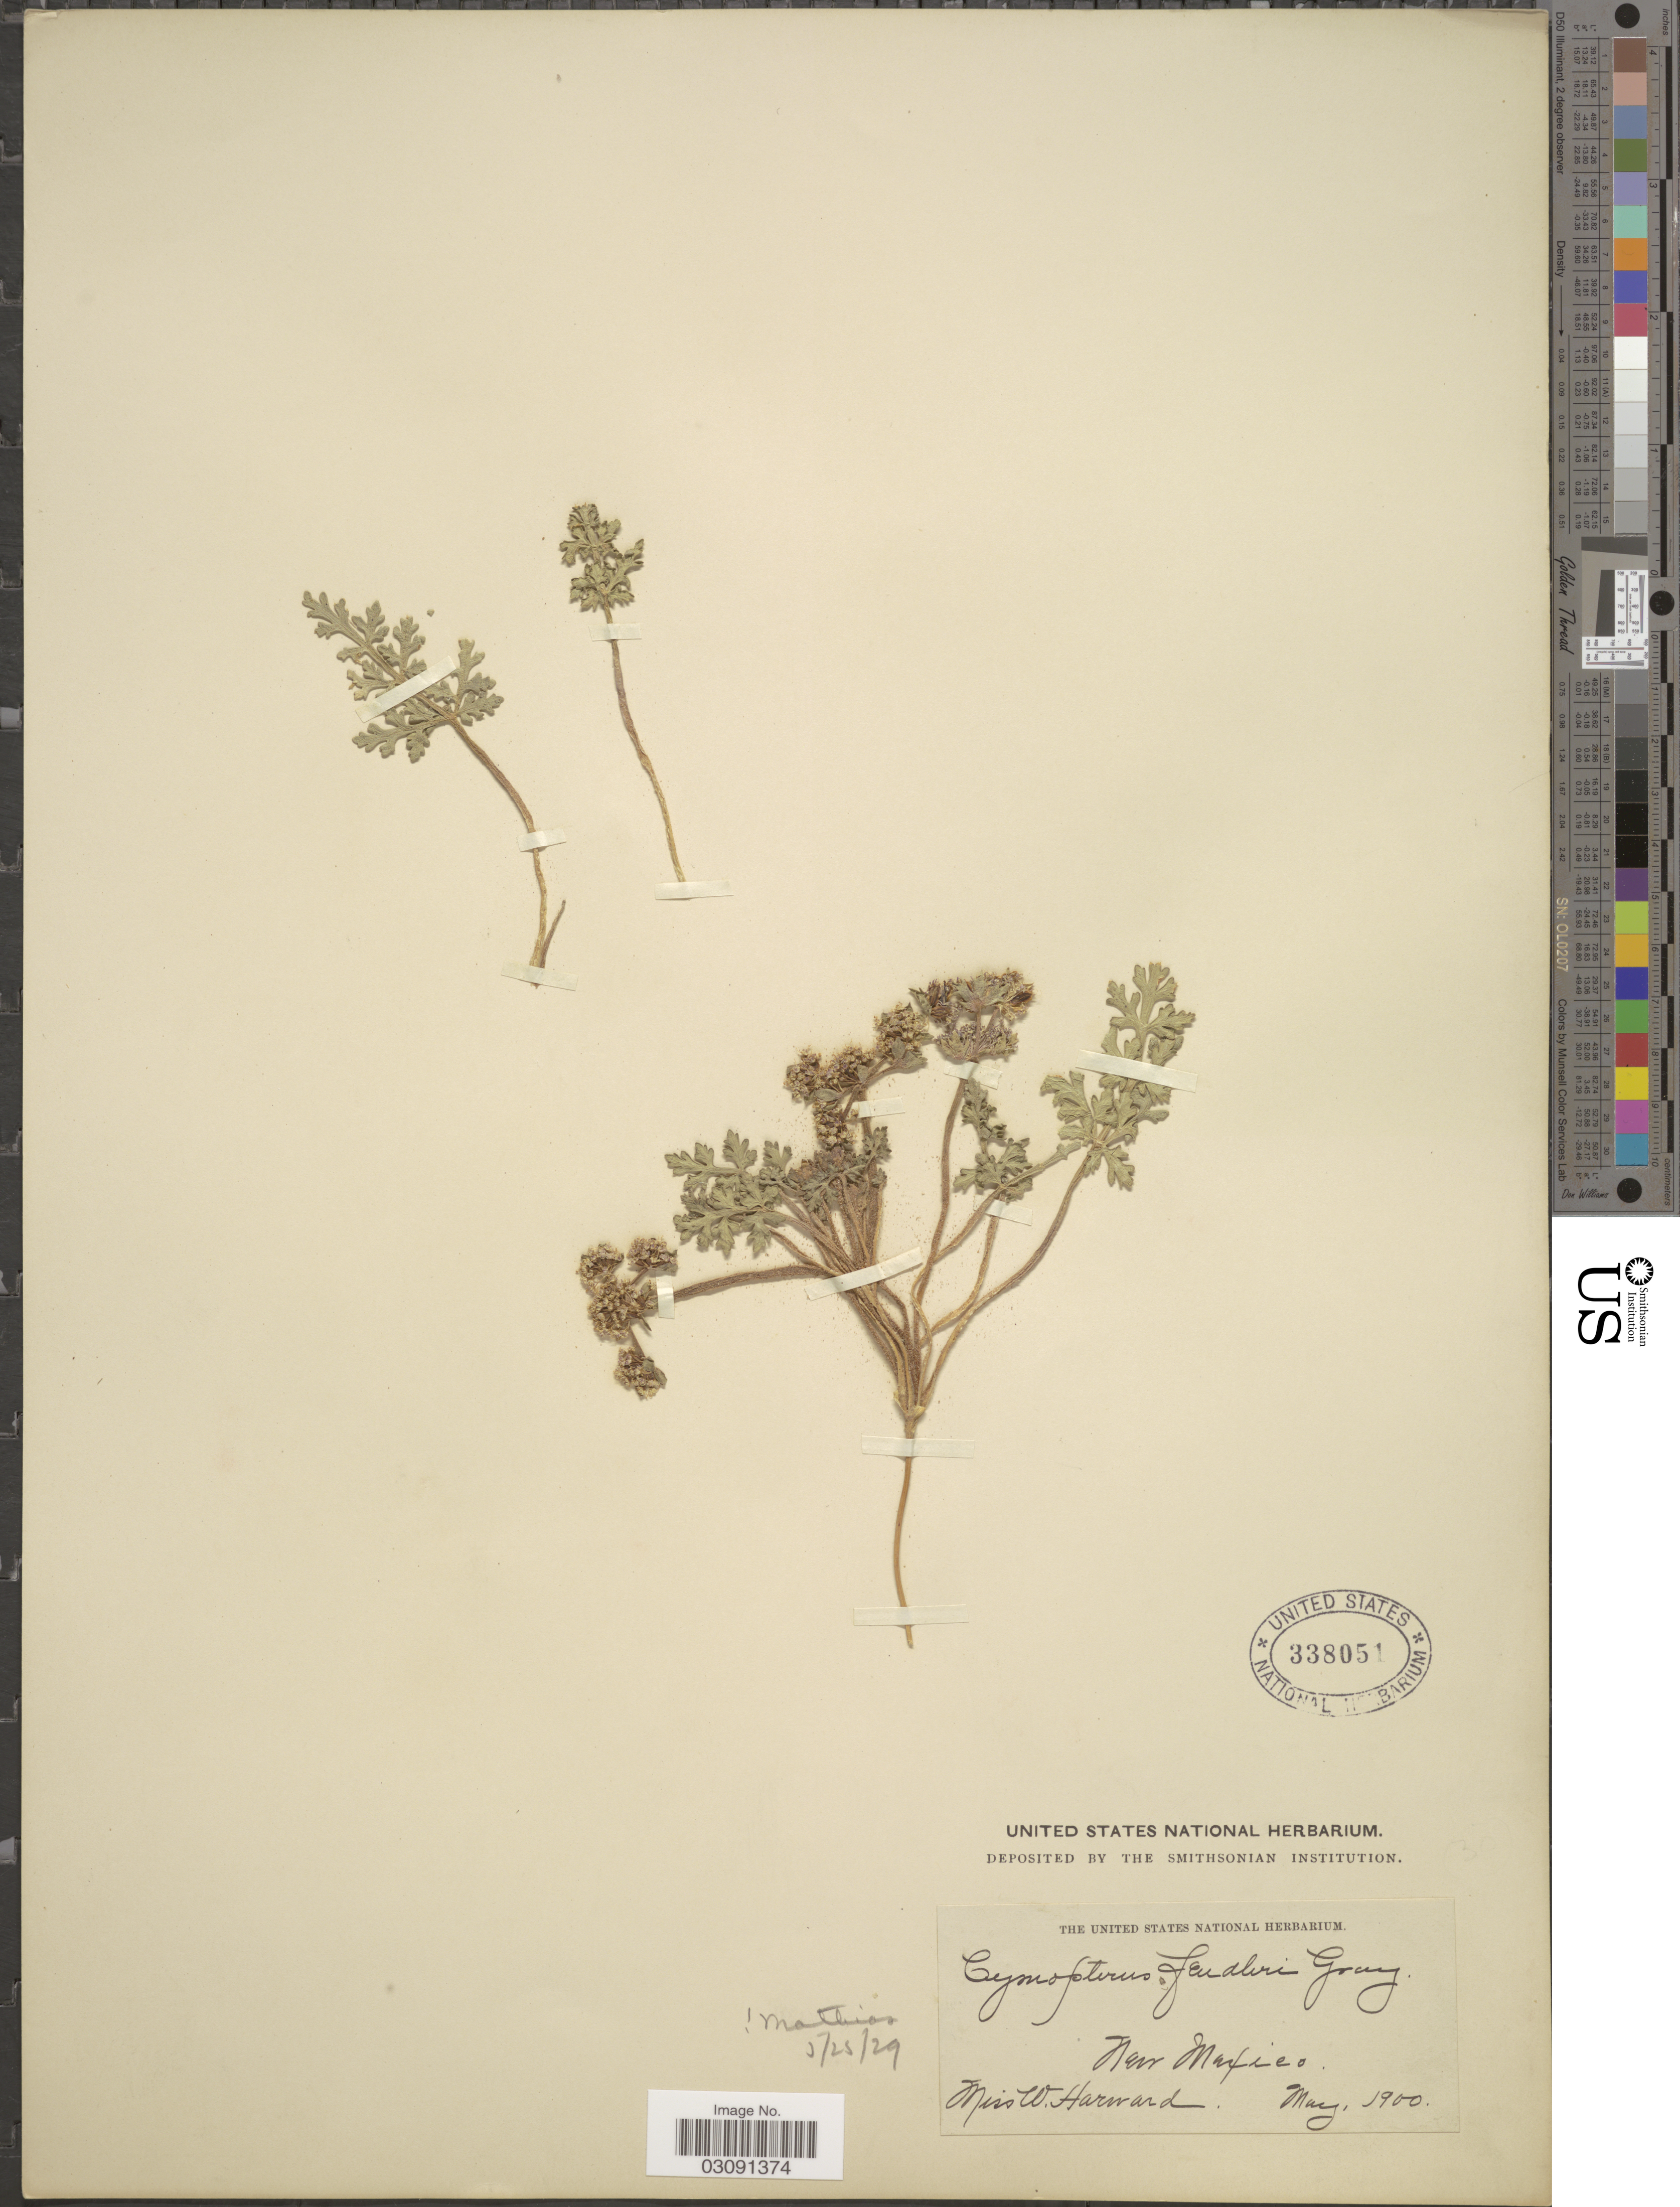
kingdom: Plantae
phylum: Tracheophyta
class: Magnoliopsida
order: Apiales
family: Apiaceae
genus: Cymopterus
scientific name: Cymopterus fendleri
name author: A. Gray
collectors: W. Harward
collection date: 1900-05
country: United States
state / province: New Mexico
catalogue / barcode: US 338051